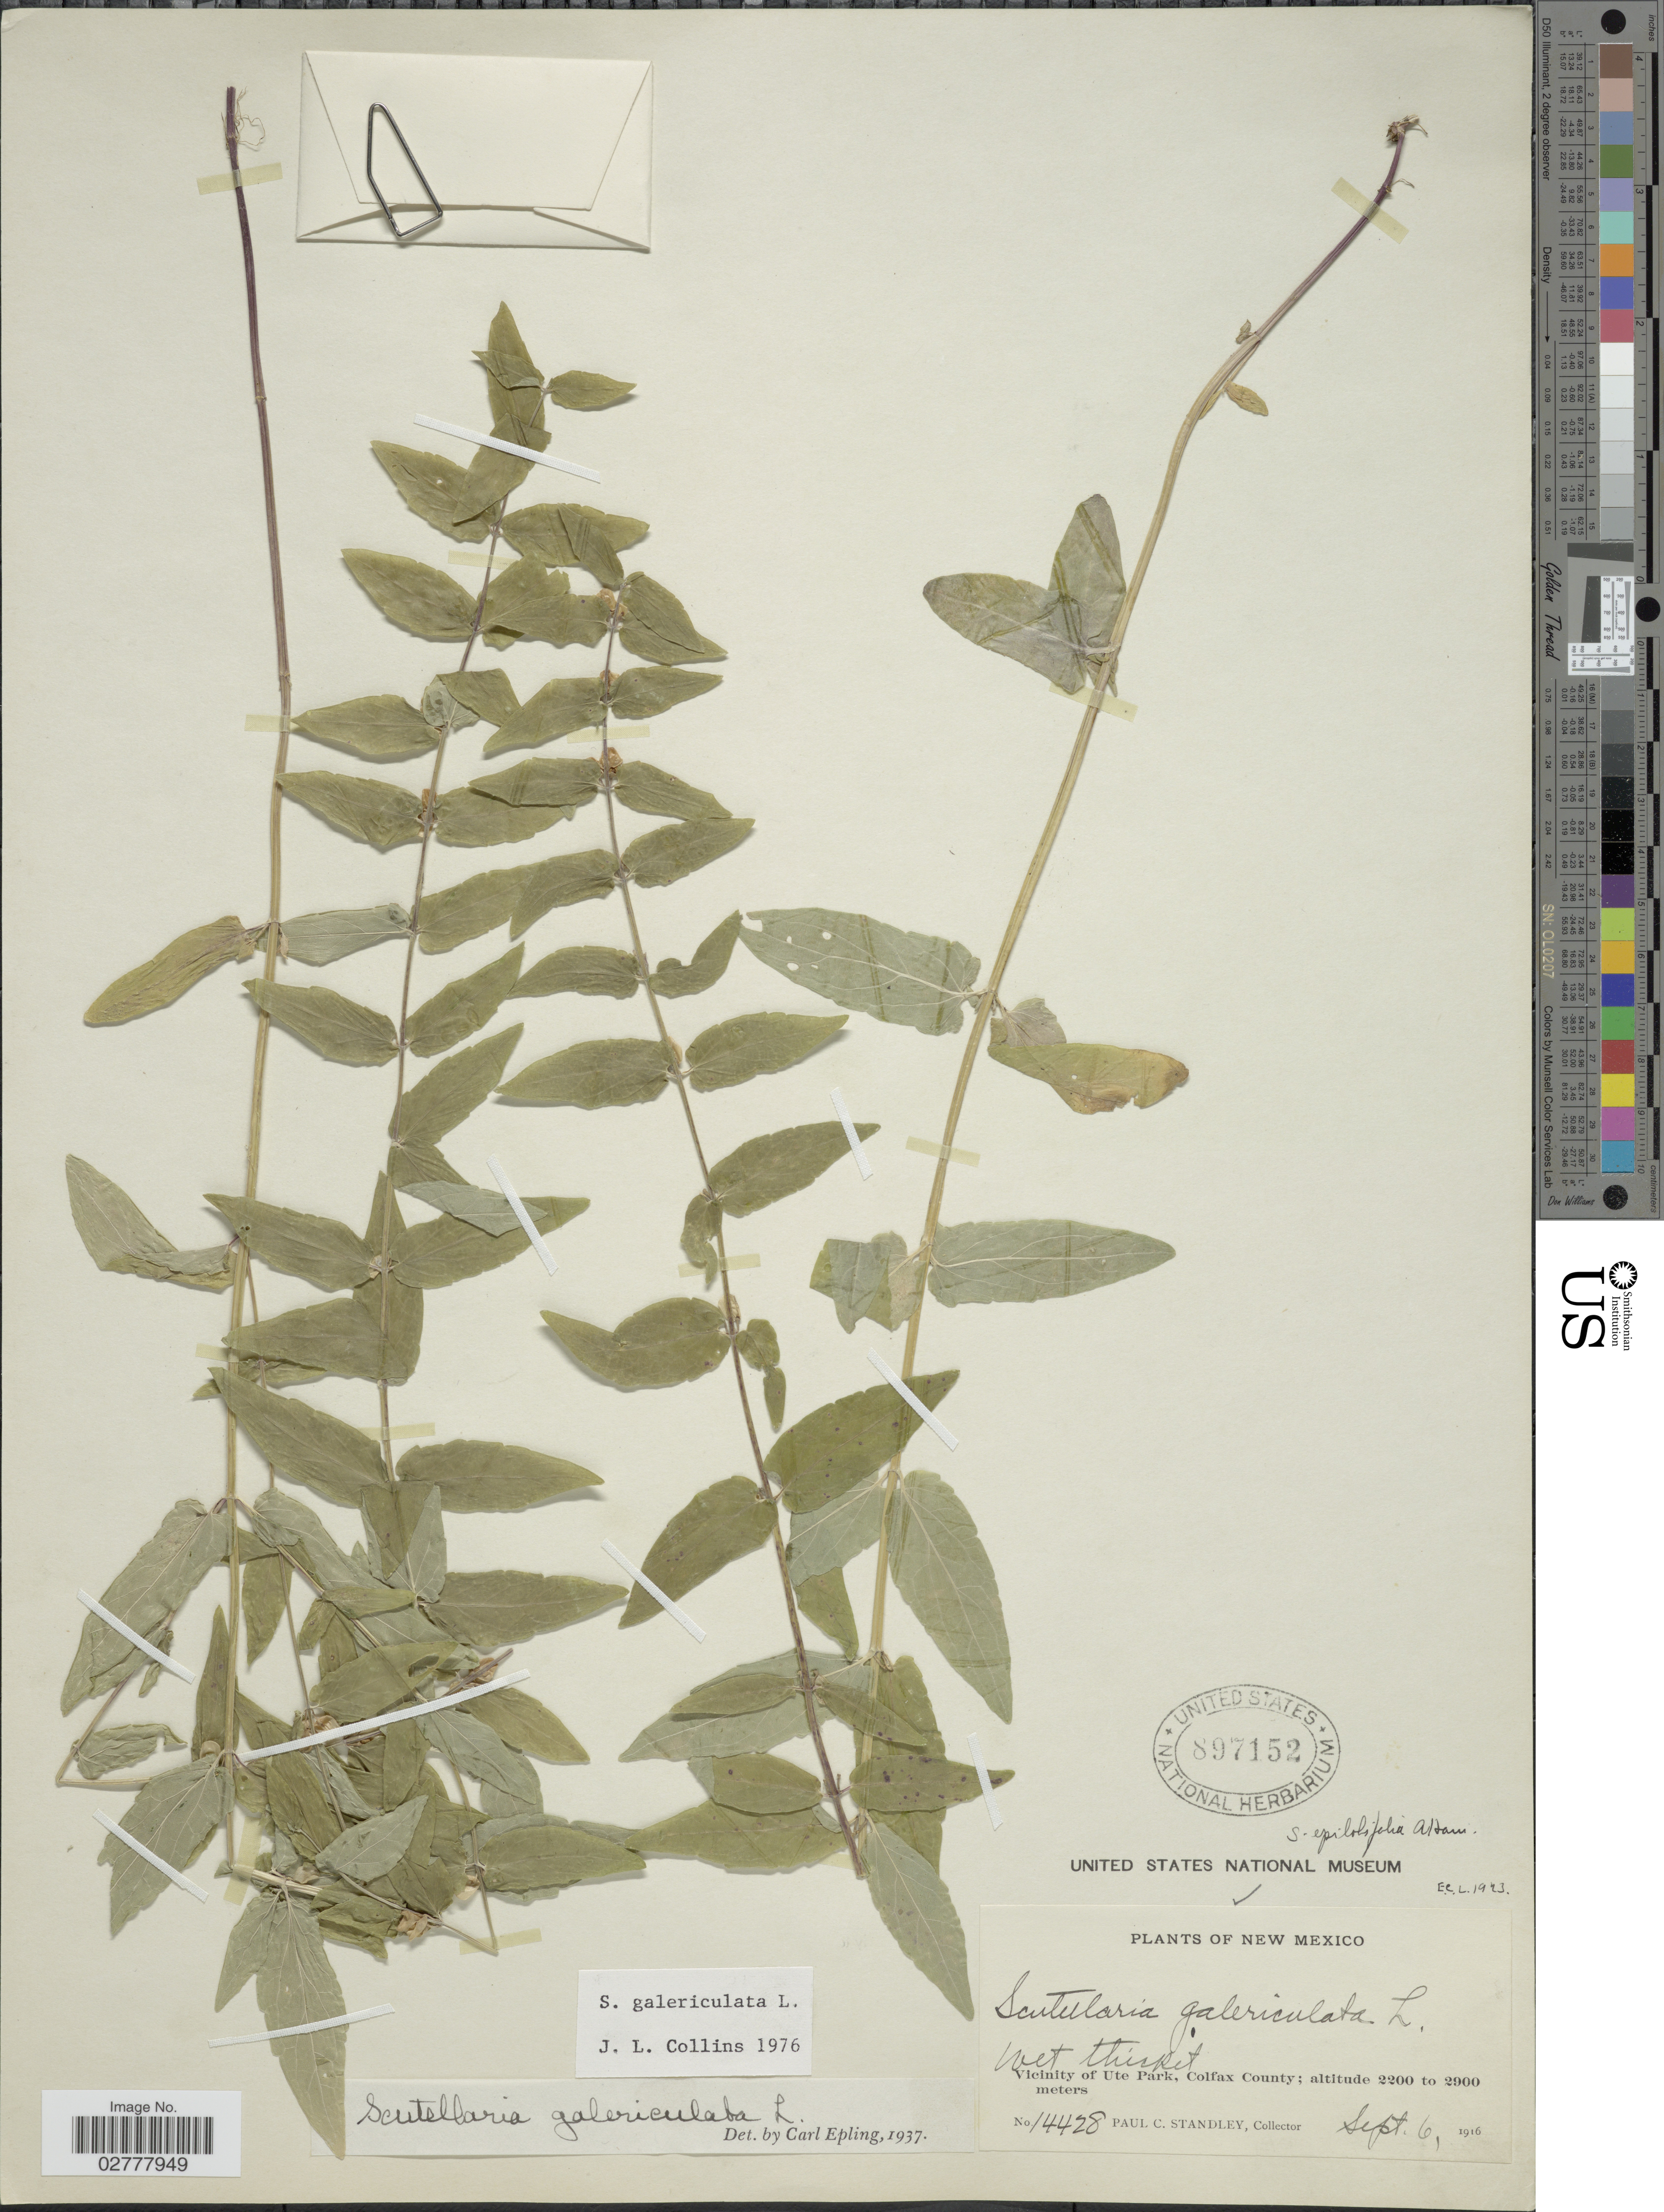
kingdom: Plantae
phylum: Tracheophyta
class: Magnoliopsida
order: Lamiales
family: Lamiaceae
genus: Scutellaria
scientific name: Scutellaria galericulata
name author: L.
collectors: P. C. Standley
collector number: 14428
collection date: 1916-09-06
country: United States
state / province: New Mexico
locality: Wet thicket, Vicinity of Ute Park, Colfax County.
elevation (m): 2200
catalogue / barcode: US 897152